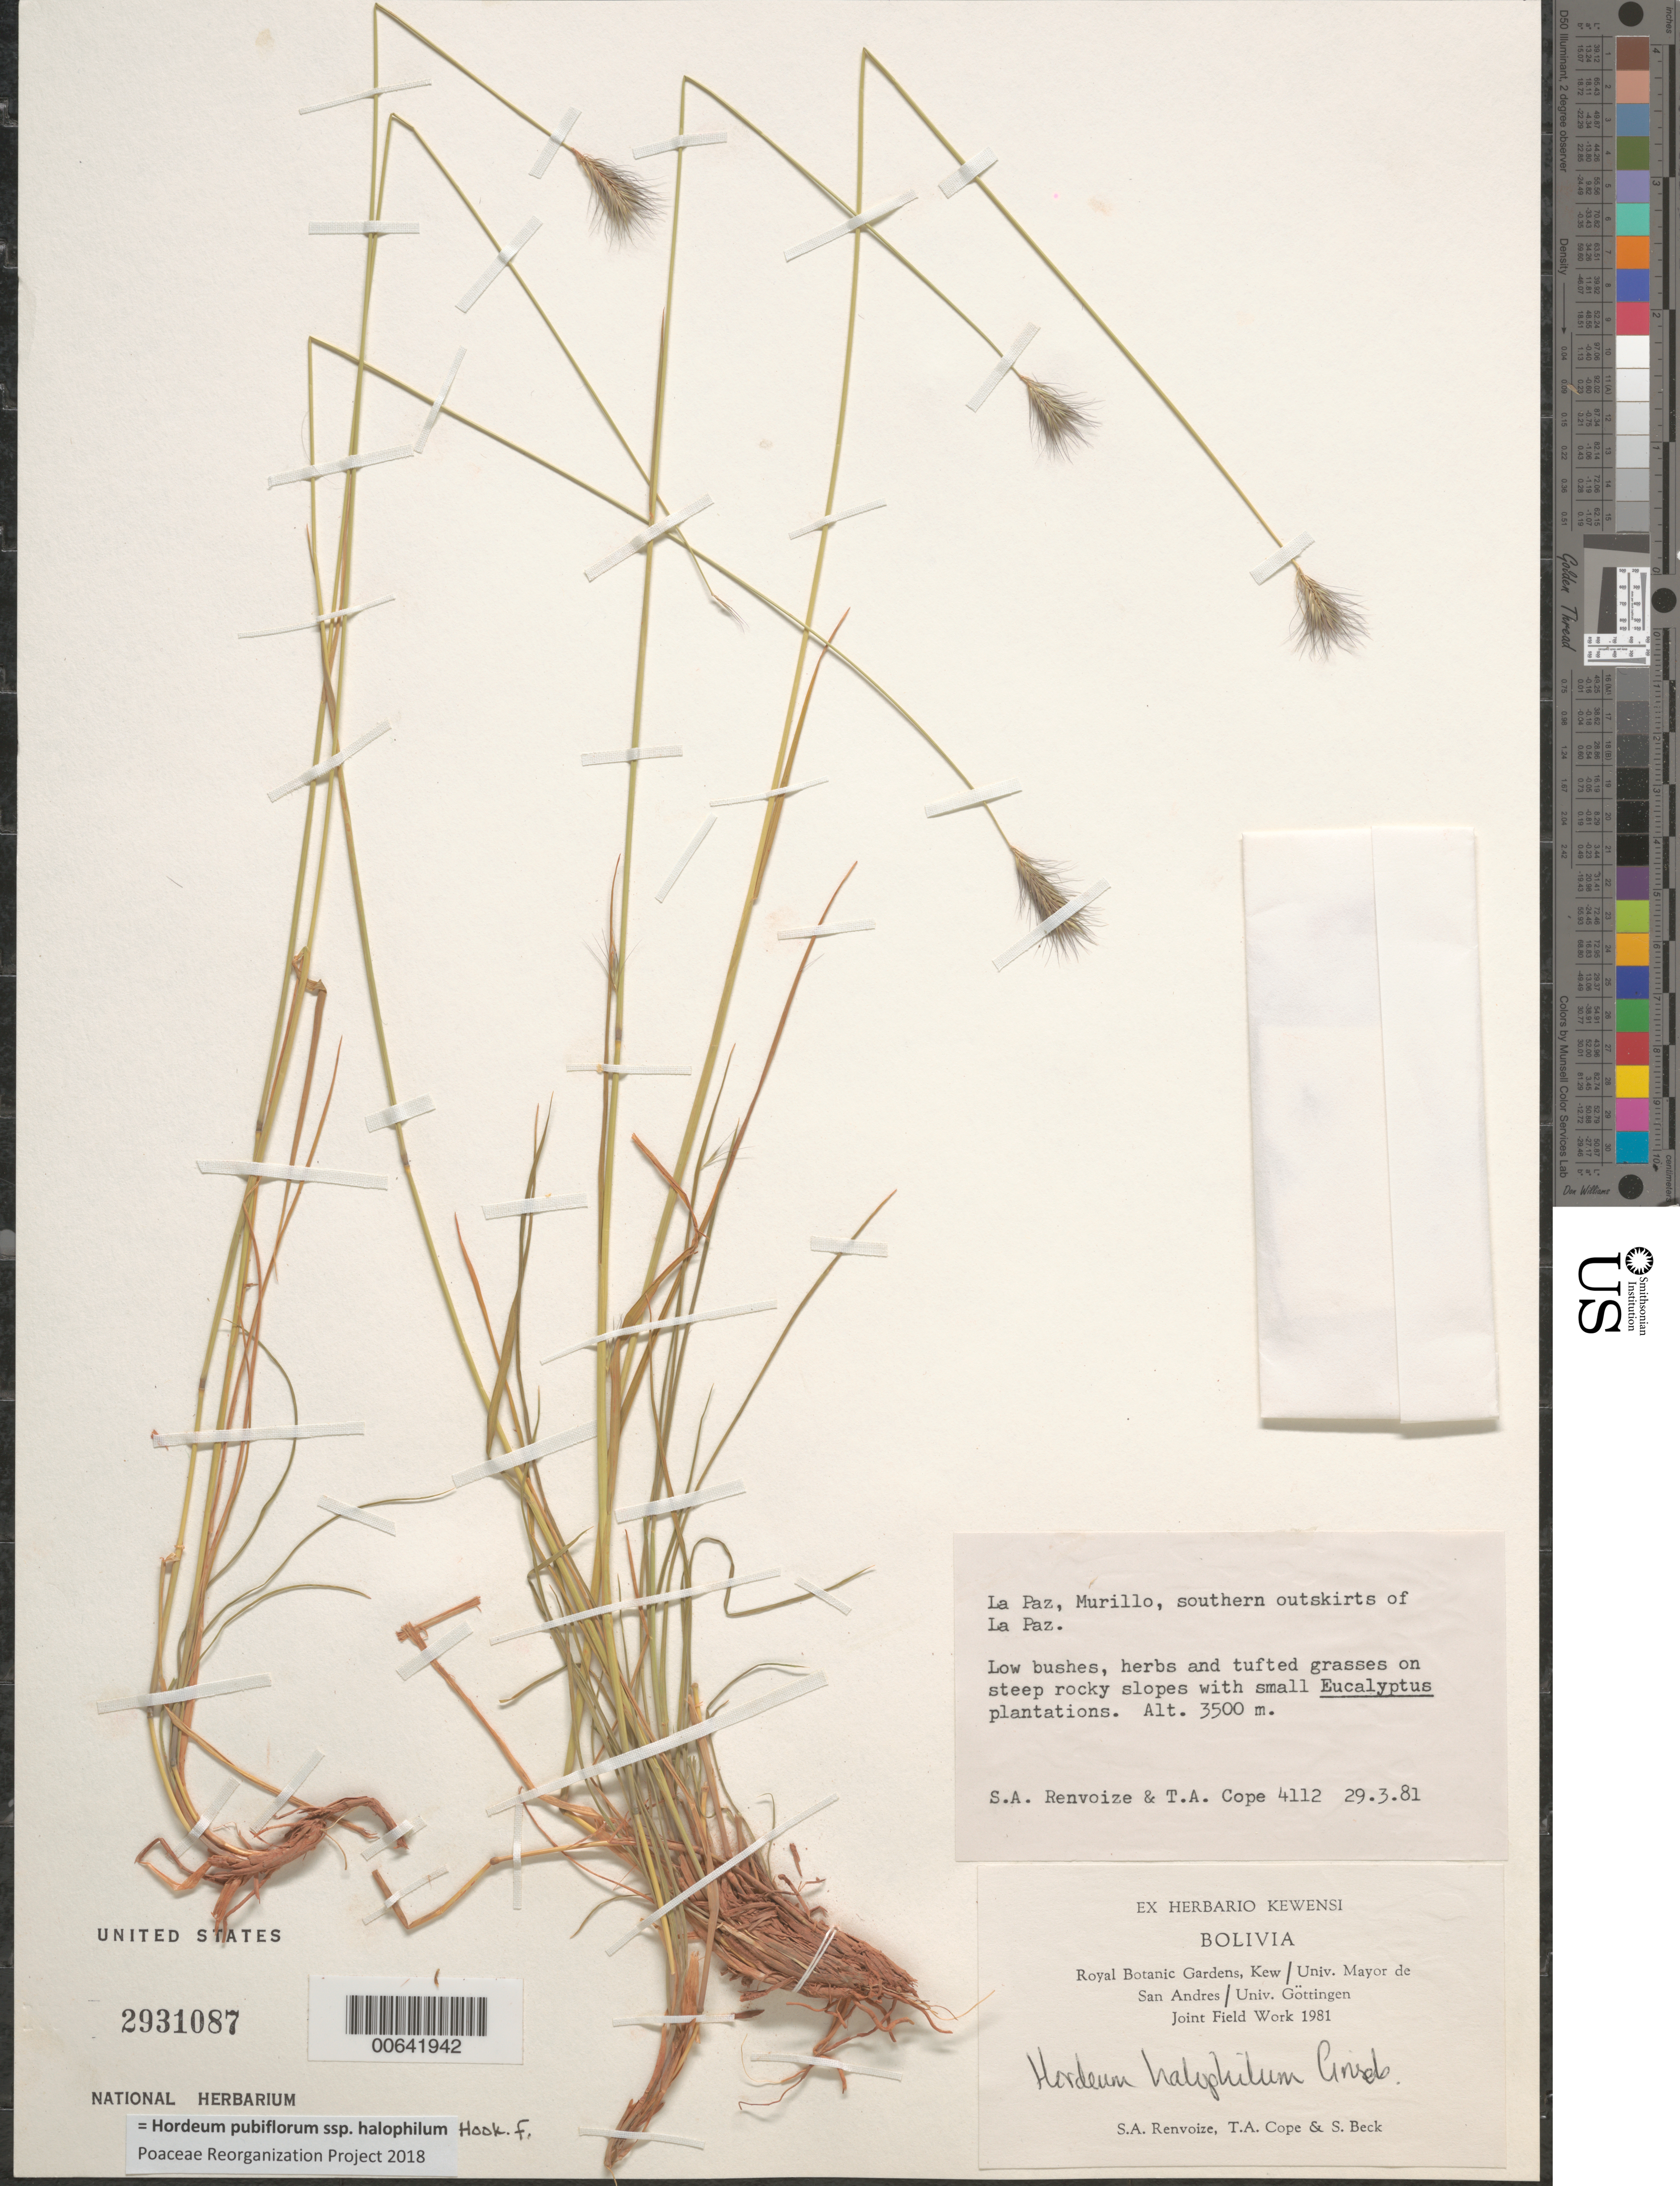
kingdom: Plantae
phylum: Tracheophyta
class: Liliopsida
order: Poales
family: Poaceae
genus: Hordeum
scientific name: Hordeum pubiflorum subsp. halophilum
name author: Hook. f.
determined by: Poaceae Reorganization Project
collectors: S. A. Renvoize, T. A. Cope & S. G. Beck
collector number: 4112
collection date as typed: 29 Mar 1981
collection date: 1981-03-29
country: Bolivia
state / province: La Paz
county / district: Murillo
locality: NESaliendo de La Paz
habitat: Laderas rocosa con gramineas entre plantación de Eucalyptus.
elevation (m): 3500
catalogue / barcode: US 2931087